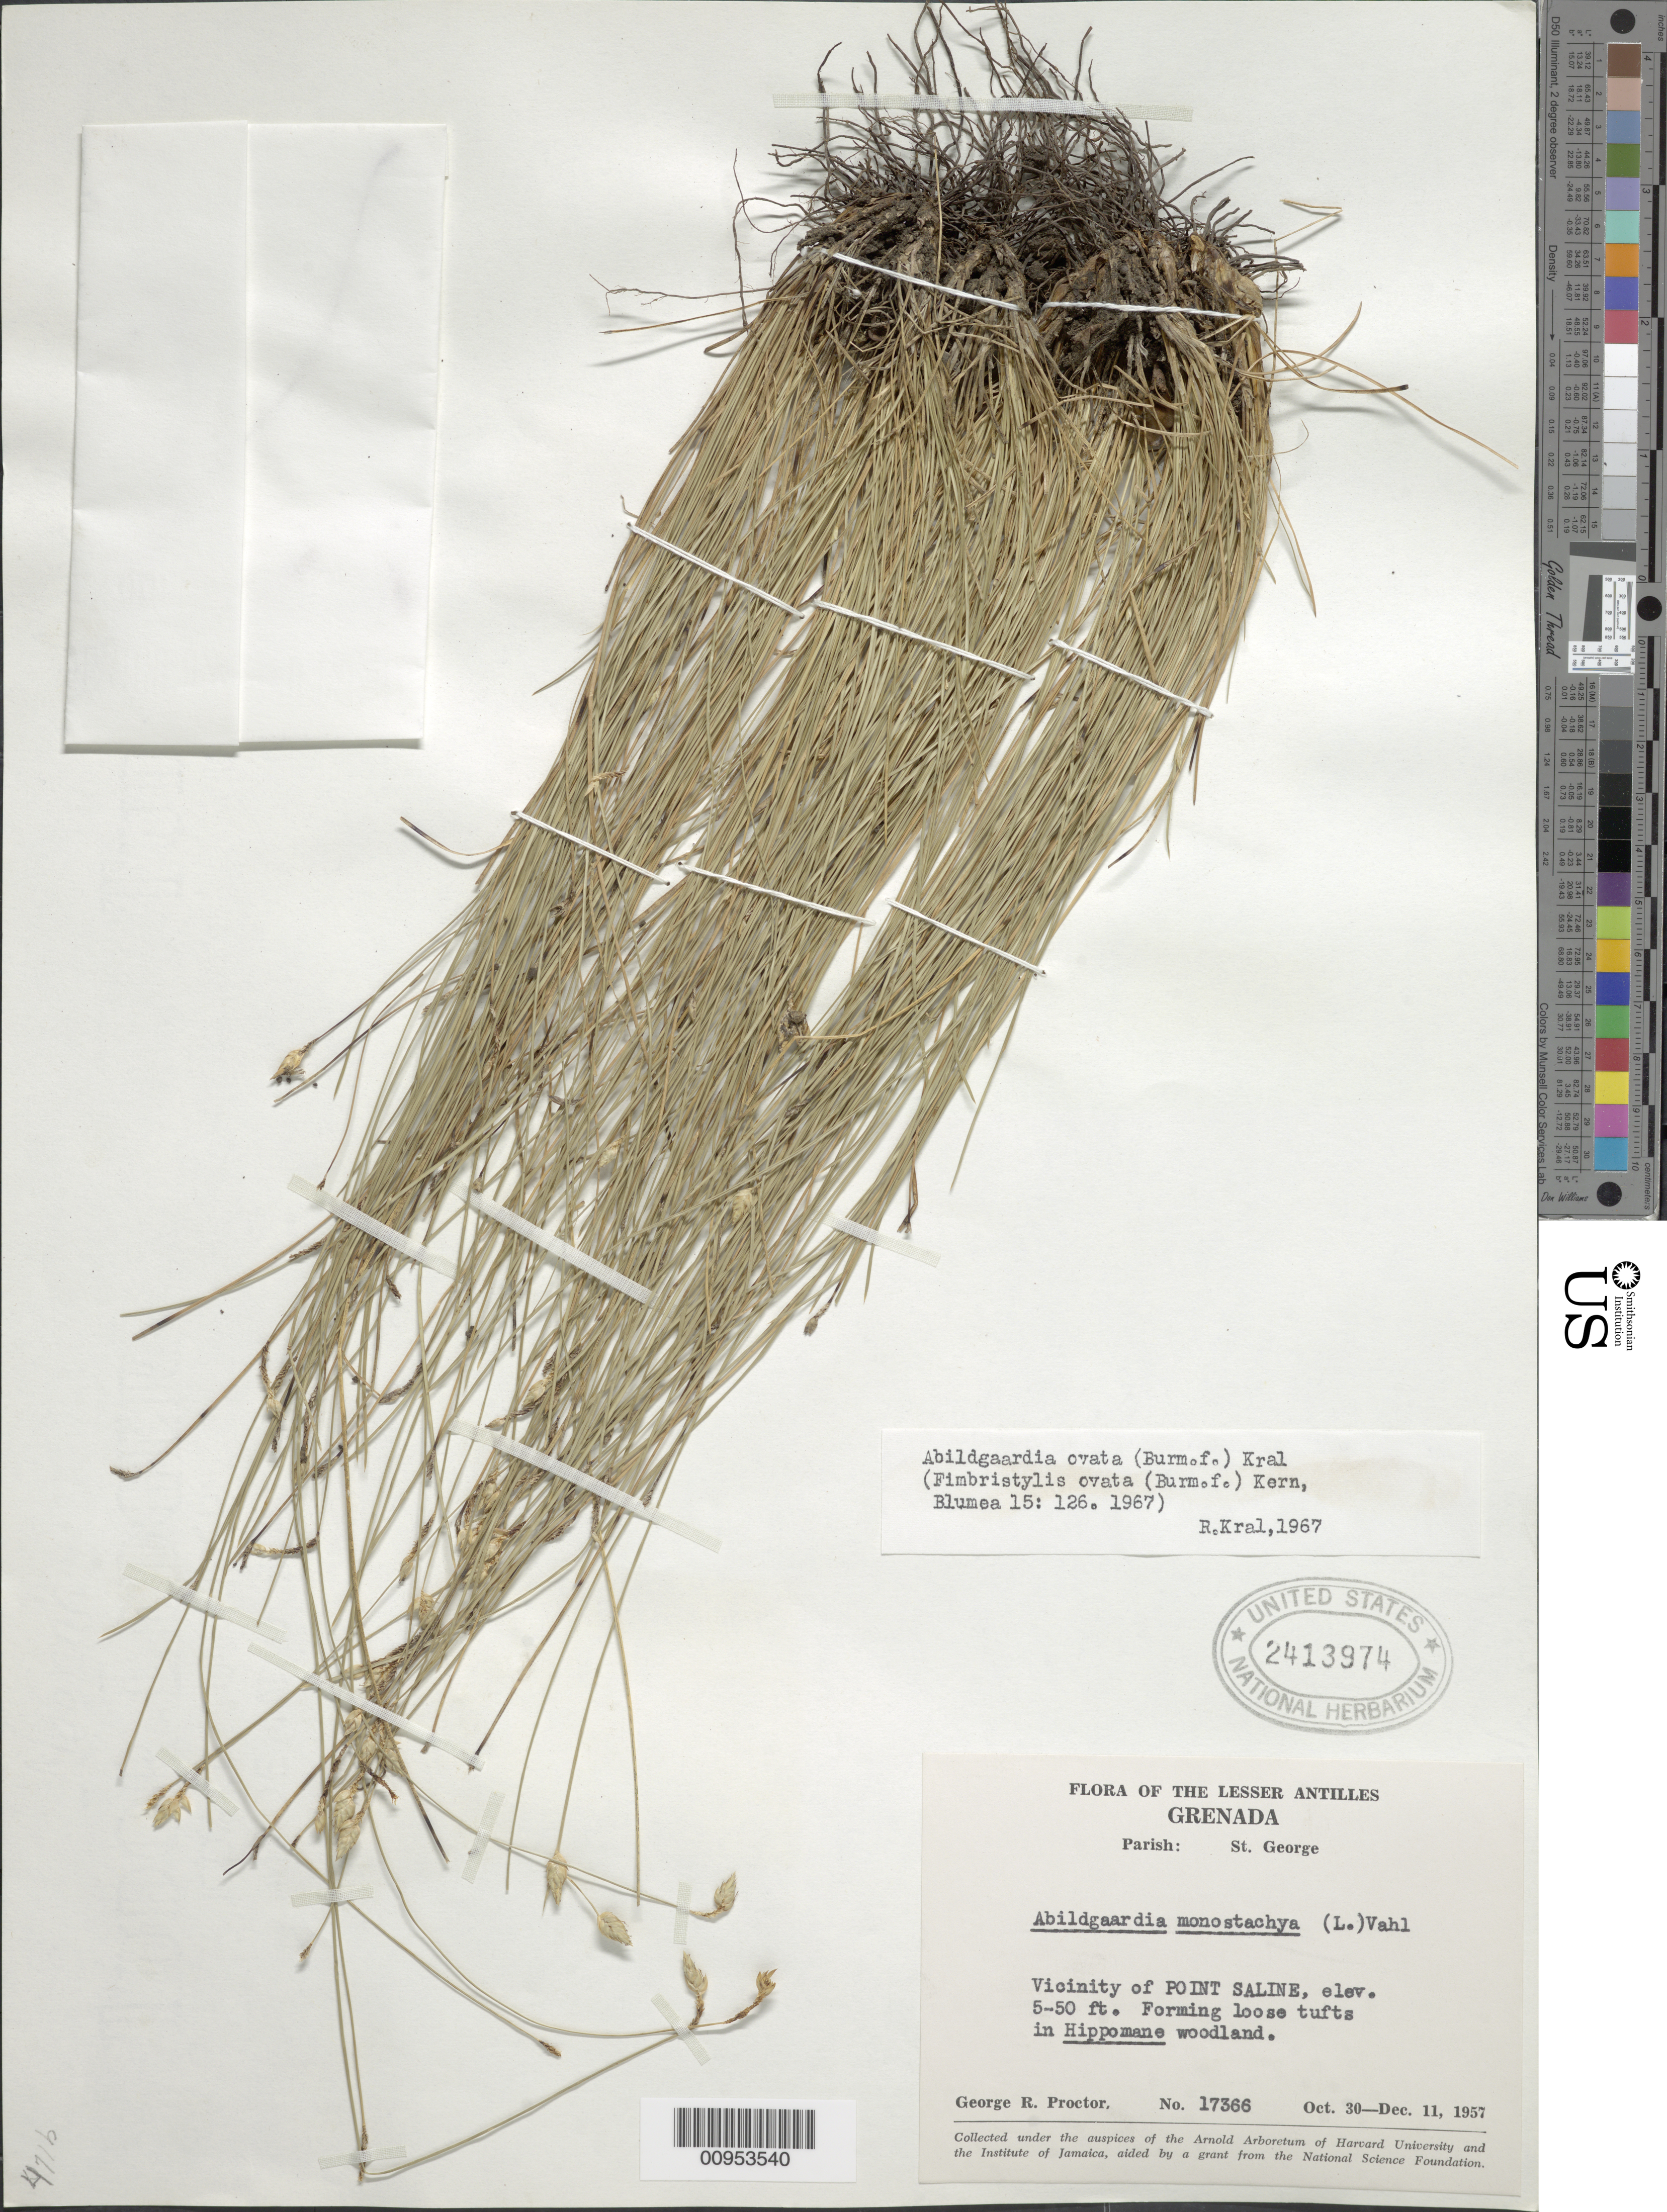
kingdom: Plantae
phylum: Tracheophyta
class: Liliopsida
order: Poales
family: Cyperaceae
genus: Abildgaardia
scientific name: Abildgaardia ovata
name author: (Burm. f.) Kral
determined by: Kral, Robert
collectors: G. R. Proctor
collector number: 17366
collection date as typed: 30 Oct 1957 to 11 Dec 1957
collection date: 1957-10-30/1957-12-11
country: Grenada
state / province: Saint George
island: Grenada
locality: Vicinity of Point Saline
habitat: In Hippomane woodland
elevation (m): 2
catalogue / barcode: US 2413974